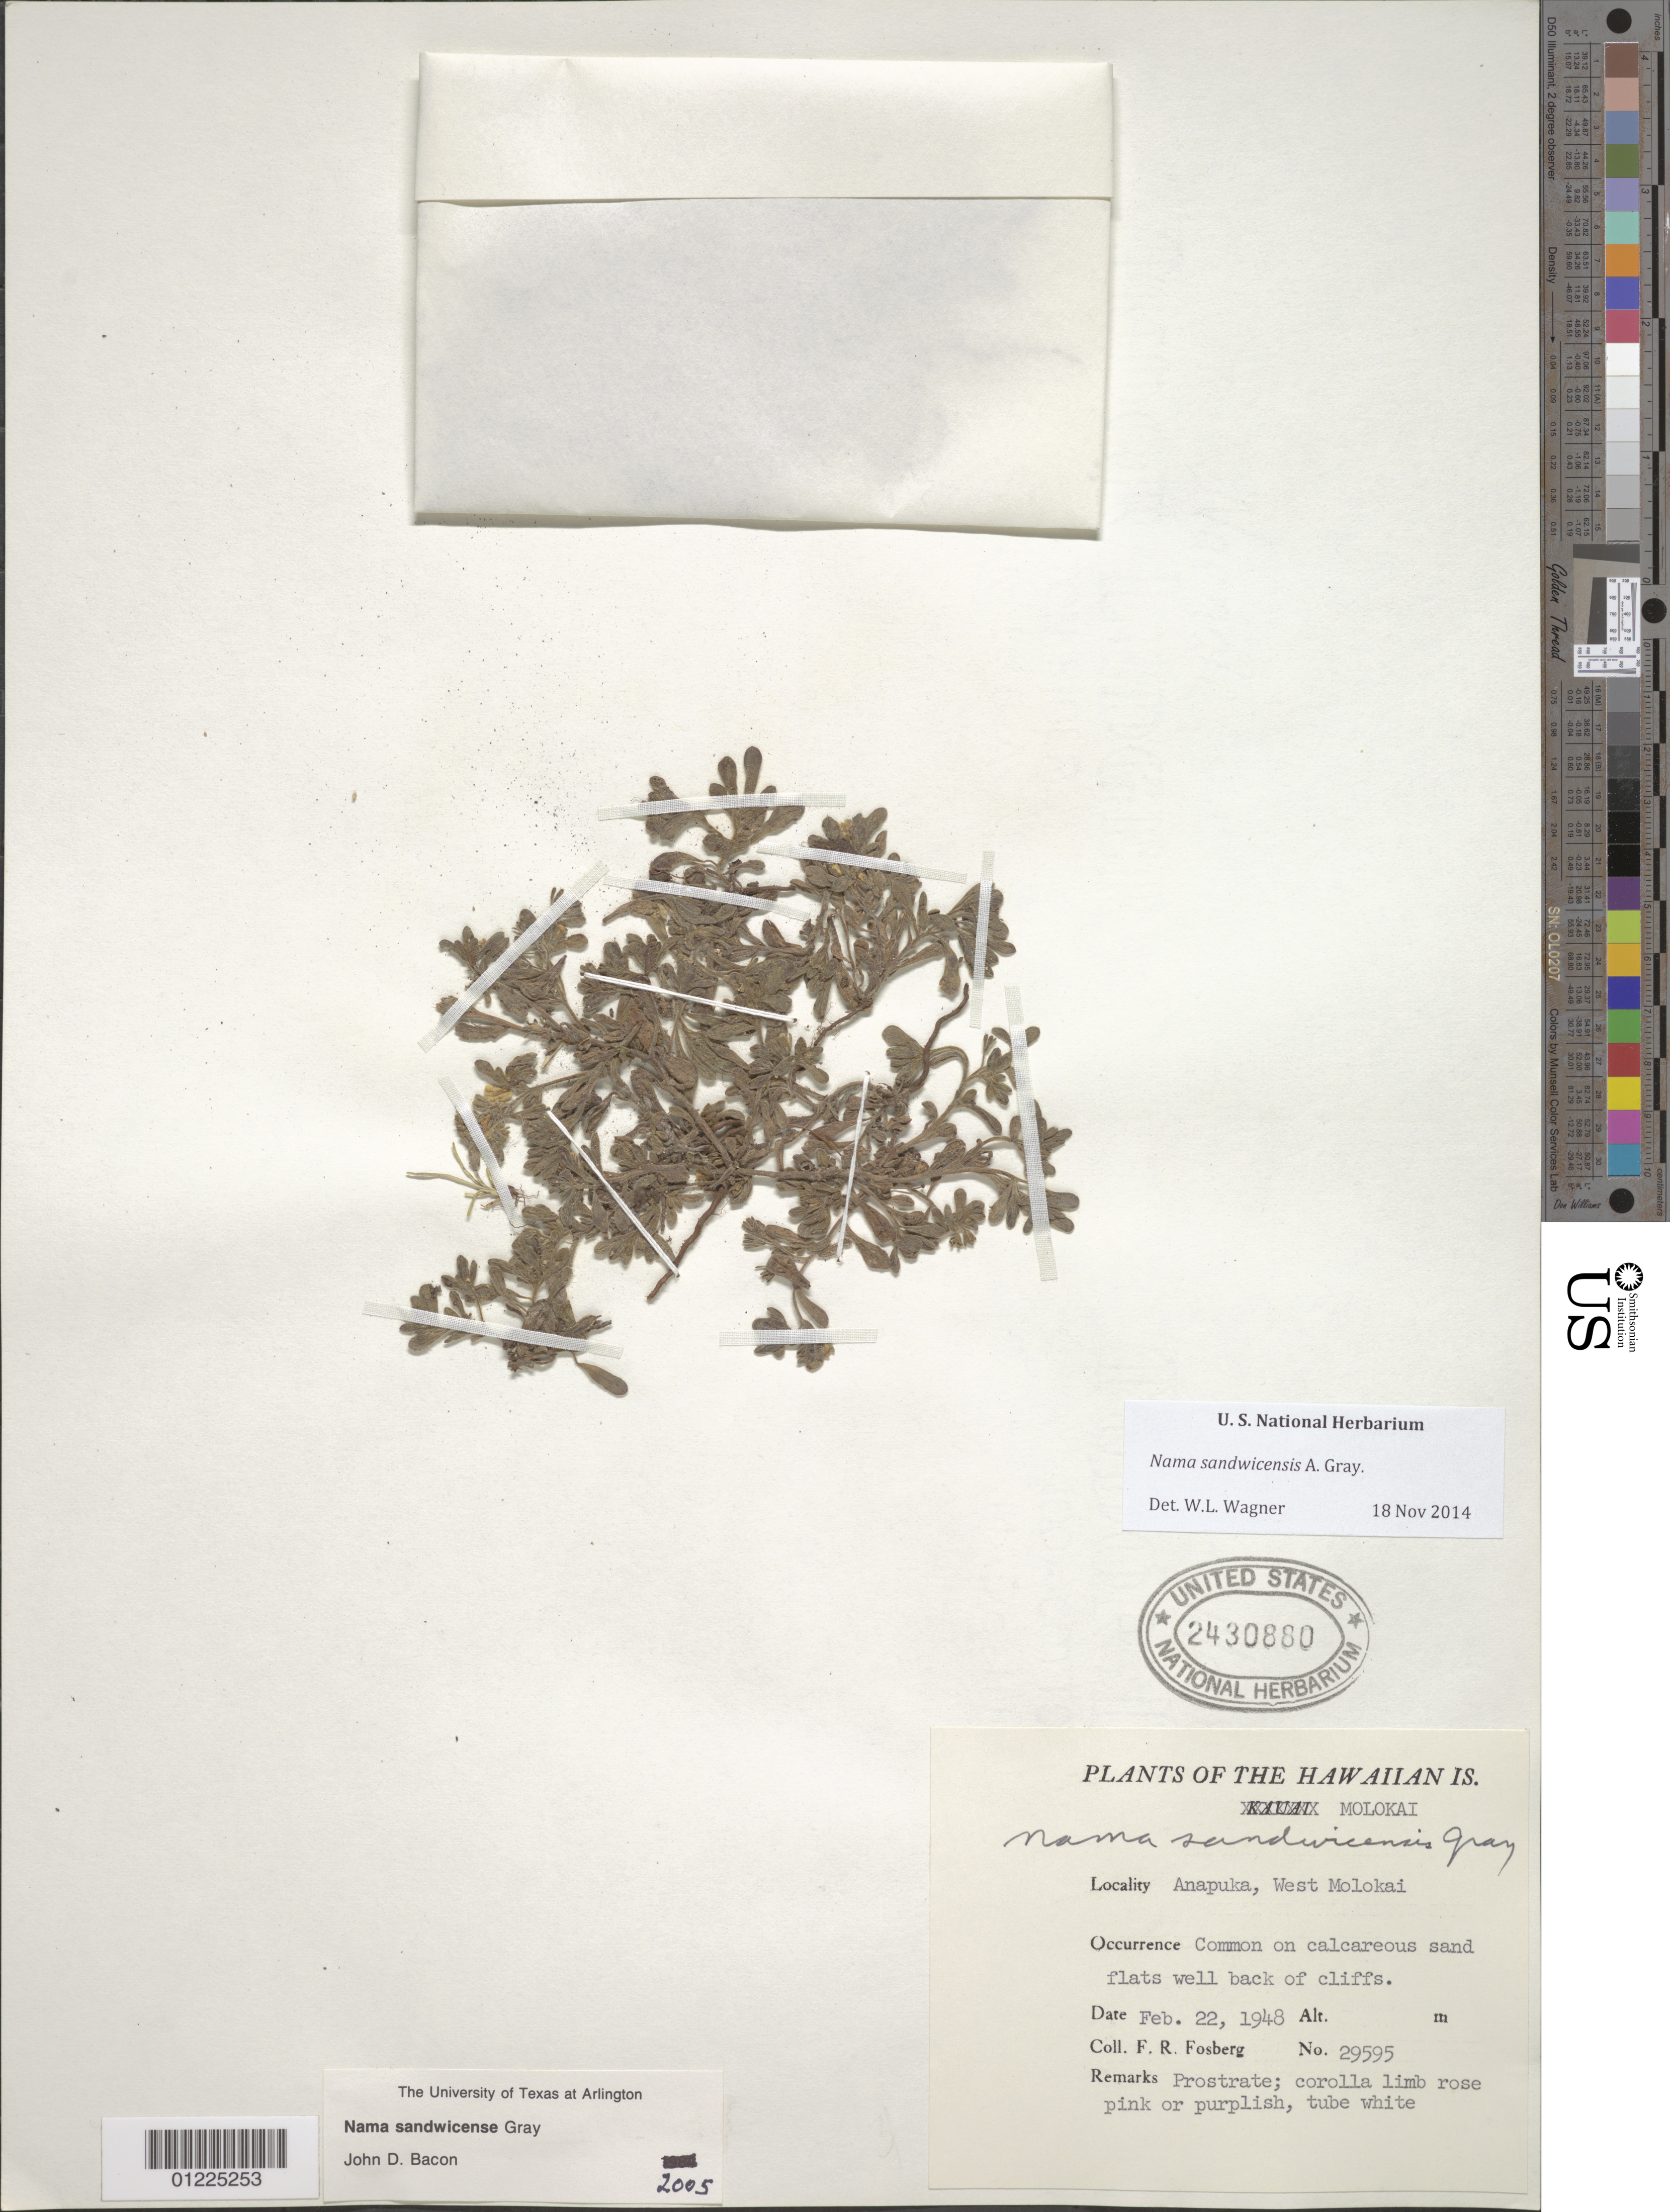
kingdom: Plantae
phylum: Tracheophyta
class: Magnoliopsida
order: Boraginales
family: Namaceae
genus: Nama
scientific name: Nama sandwicensis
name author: A. Gray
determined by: Wagner, W. L., (BOT), Smithsonian Institution - National Museum of Natural History (UNITED STATES)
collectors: F. R. Fosberg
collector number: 29595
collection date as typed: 22 Feb 1948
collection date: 1948-02-22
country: United States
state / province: Hawaii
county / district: Maui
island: Moloka'i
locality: Anapuka, W Molokai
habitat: Calcareous sand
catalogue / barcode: US 2430880